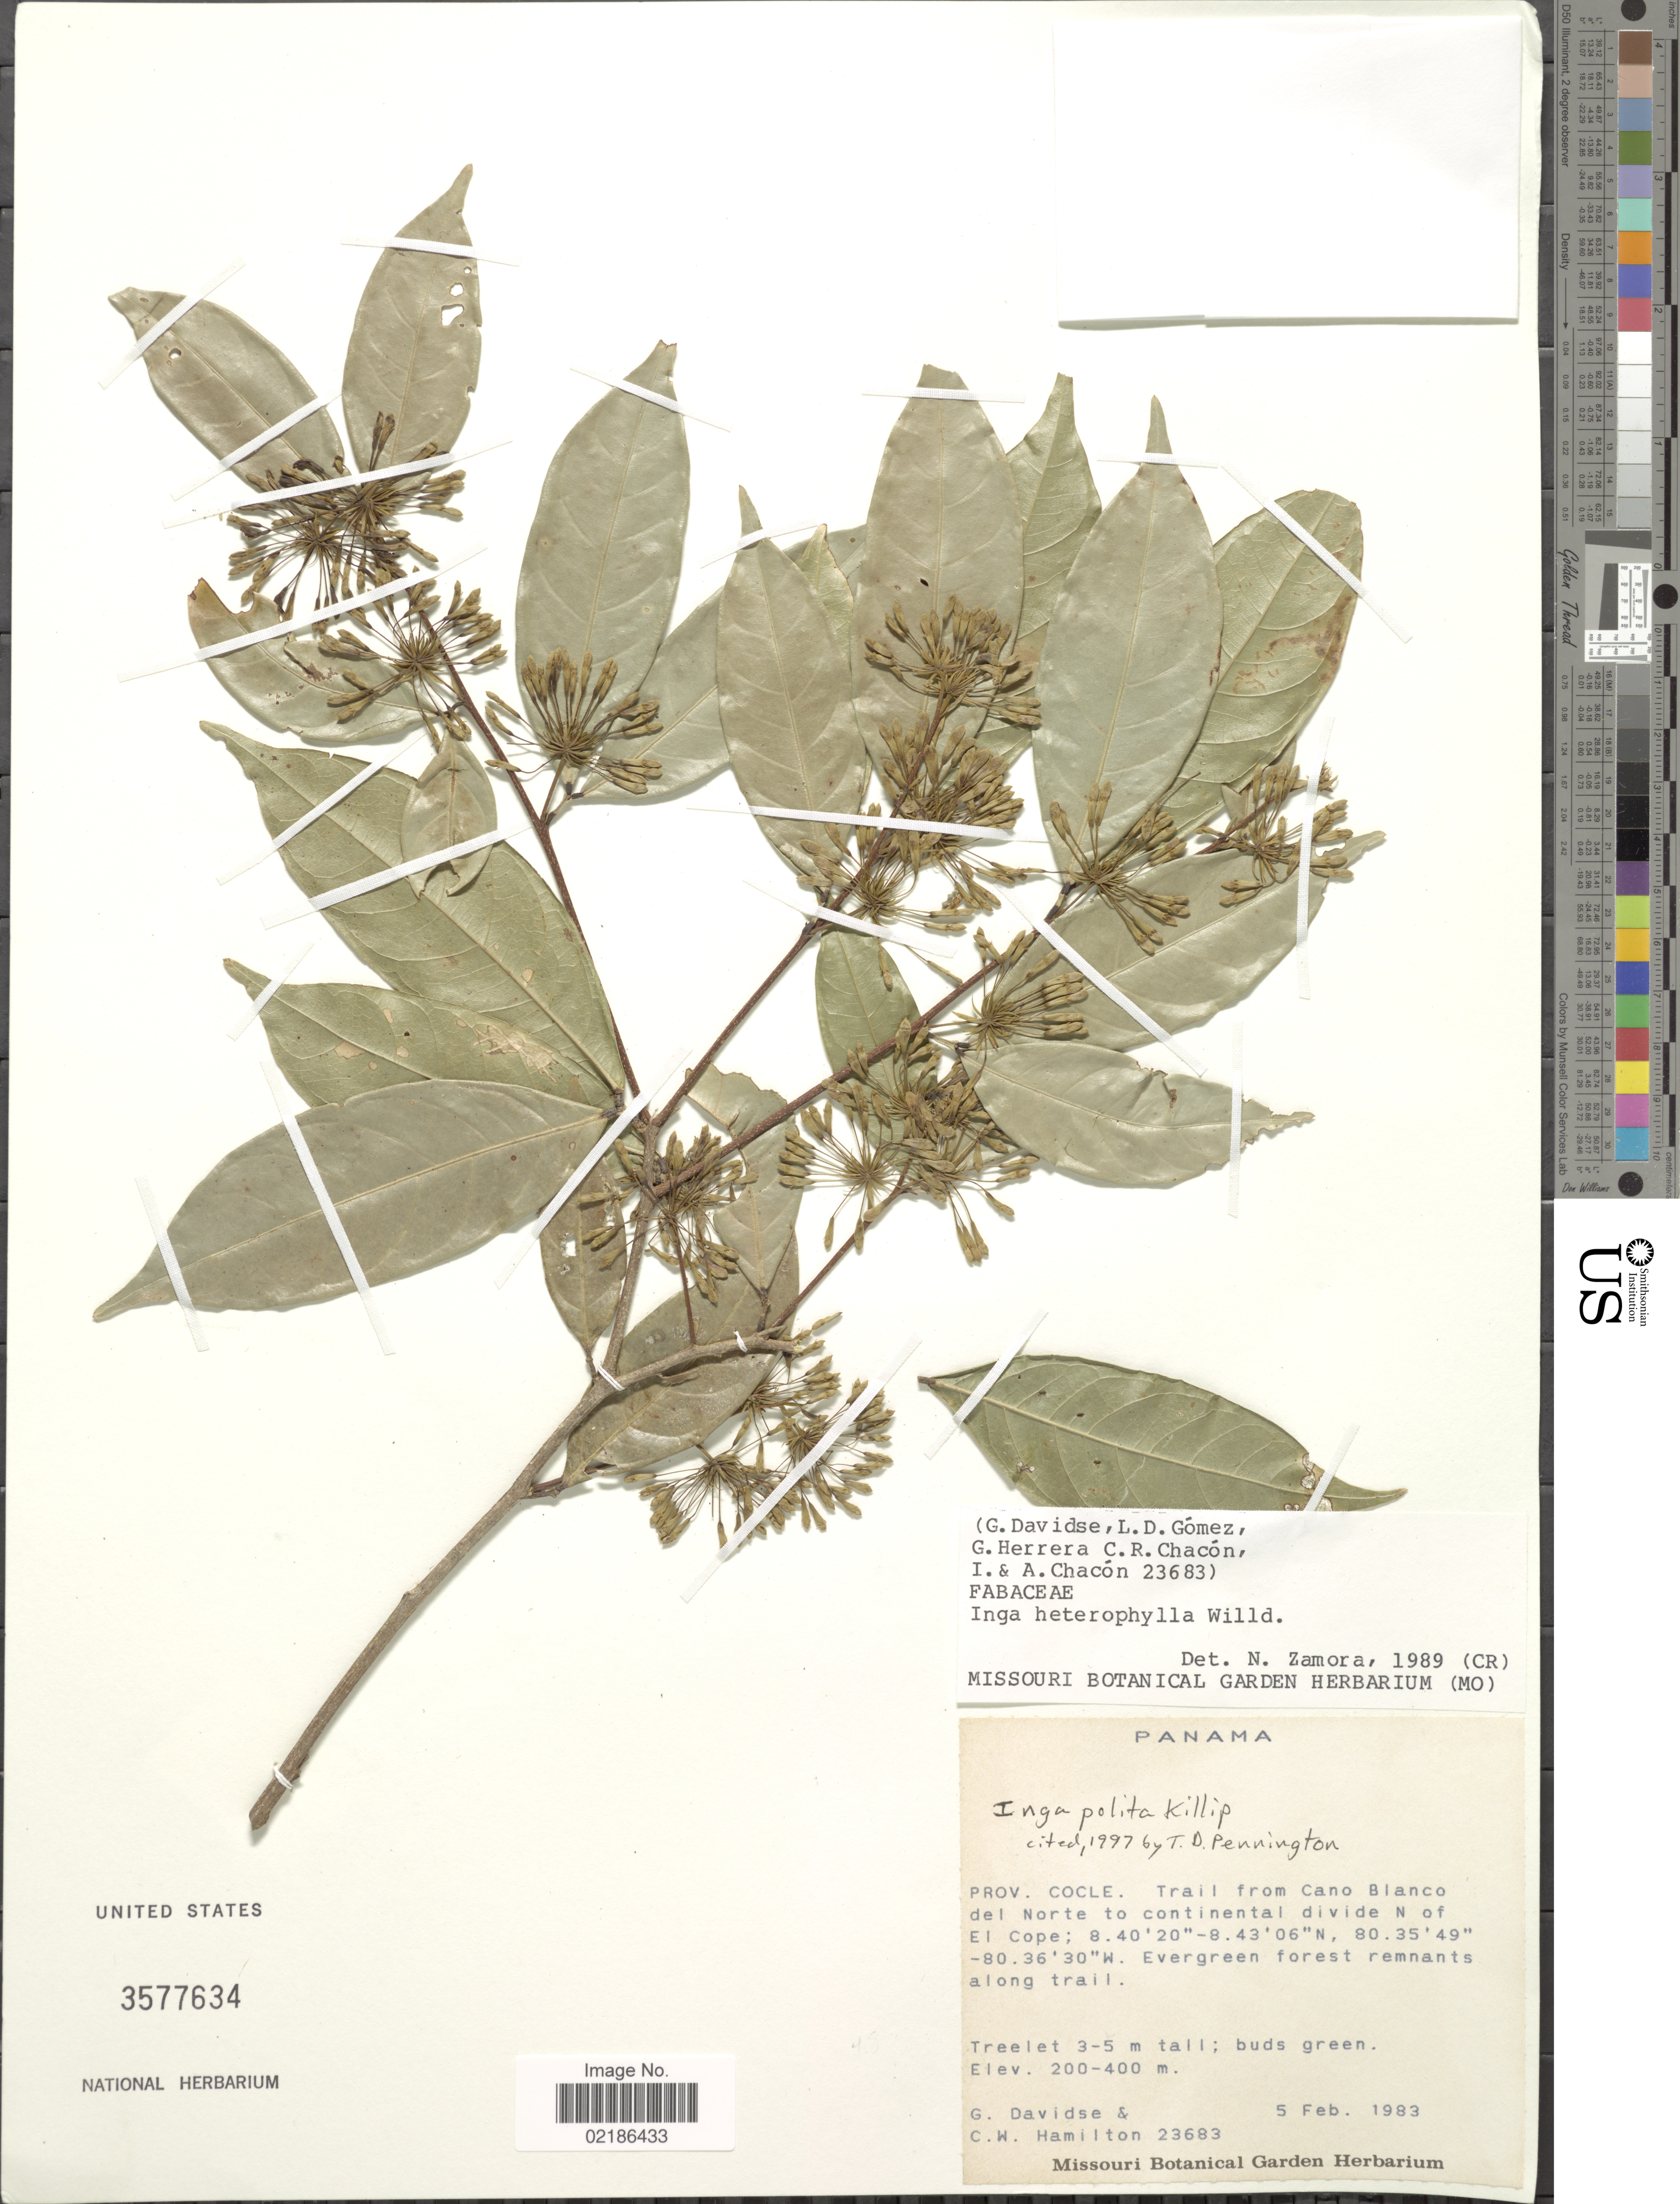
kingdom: Plantae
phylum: Tracheophyta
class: Magnoliopsida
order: Fabales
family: Fabaceae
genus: Inga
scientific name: Inga polita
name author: Killip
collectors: G. Davidse & C. W. Hamilton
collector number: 23683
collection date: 1983-02-05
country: Panama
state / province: Coclé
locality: Trail from Cano Blanco del Norte to continental divide N of El Cope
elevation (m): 200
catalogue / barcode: US 3577634